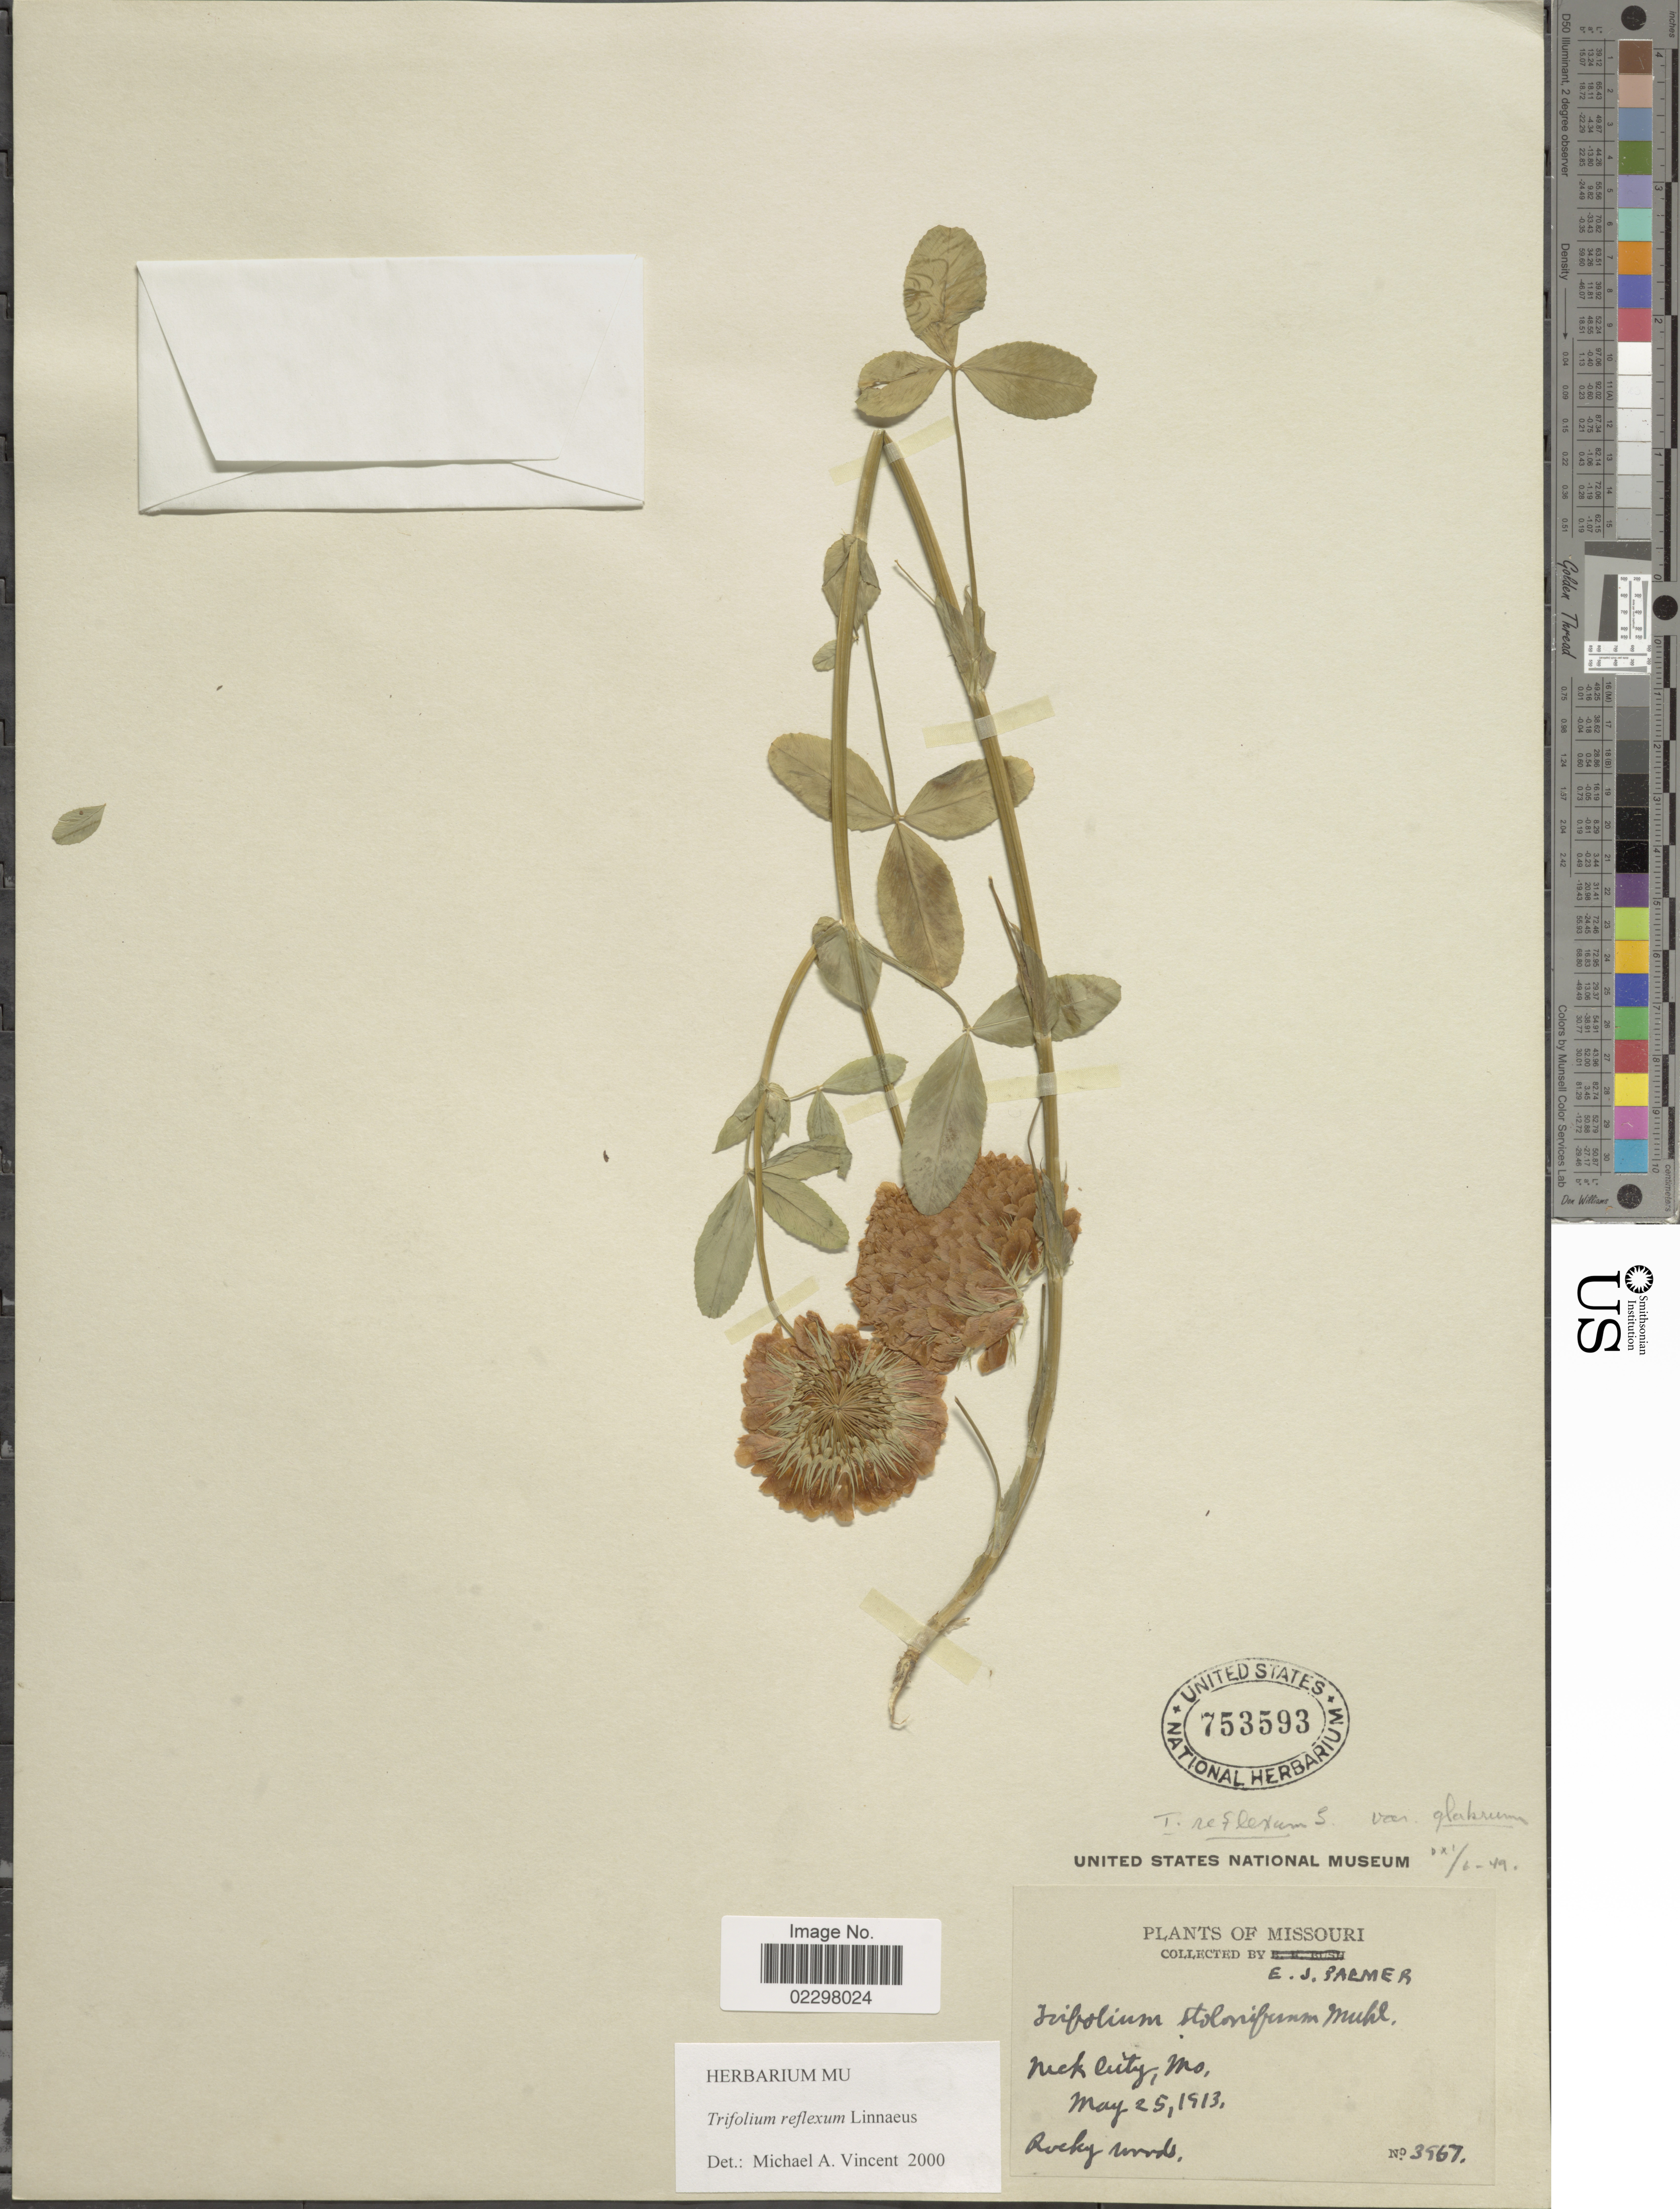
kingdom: Plantae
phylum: Tracheophyta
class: Magnoliopsida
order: Fabales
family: Fabaceae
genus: Trifolium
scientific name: Trifolium reflexum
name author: L.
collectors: E. J. Palmer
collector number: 3967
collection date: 1913-05-25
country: United States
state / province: Missouri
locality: Neck City, rocky woods.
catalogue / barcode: US 753593